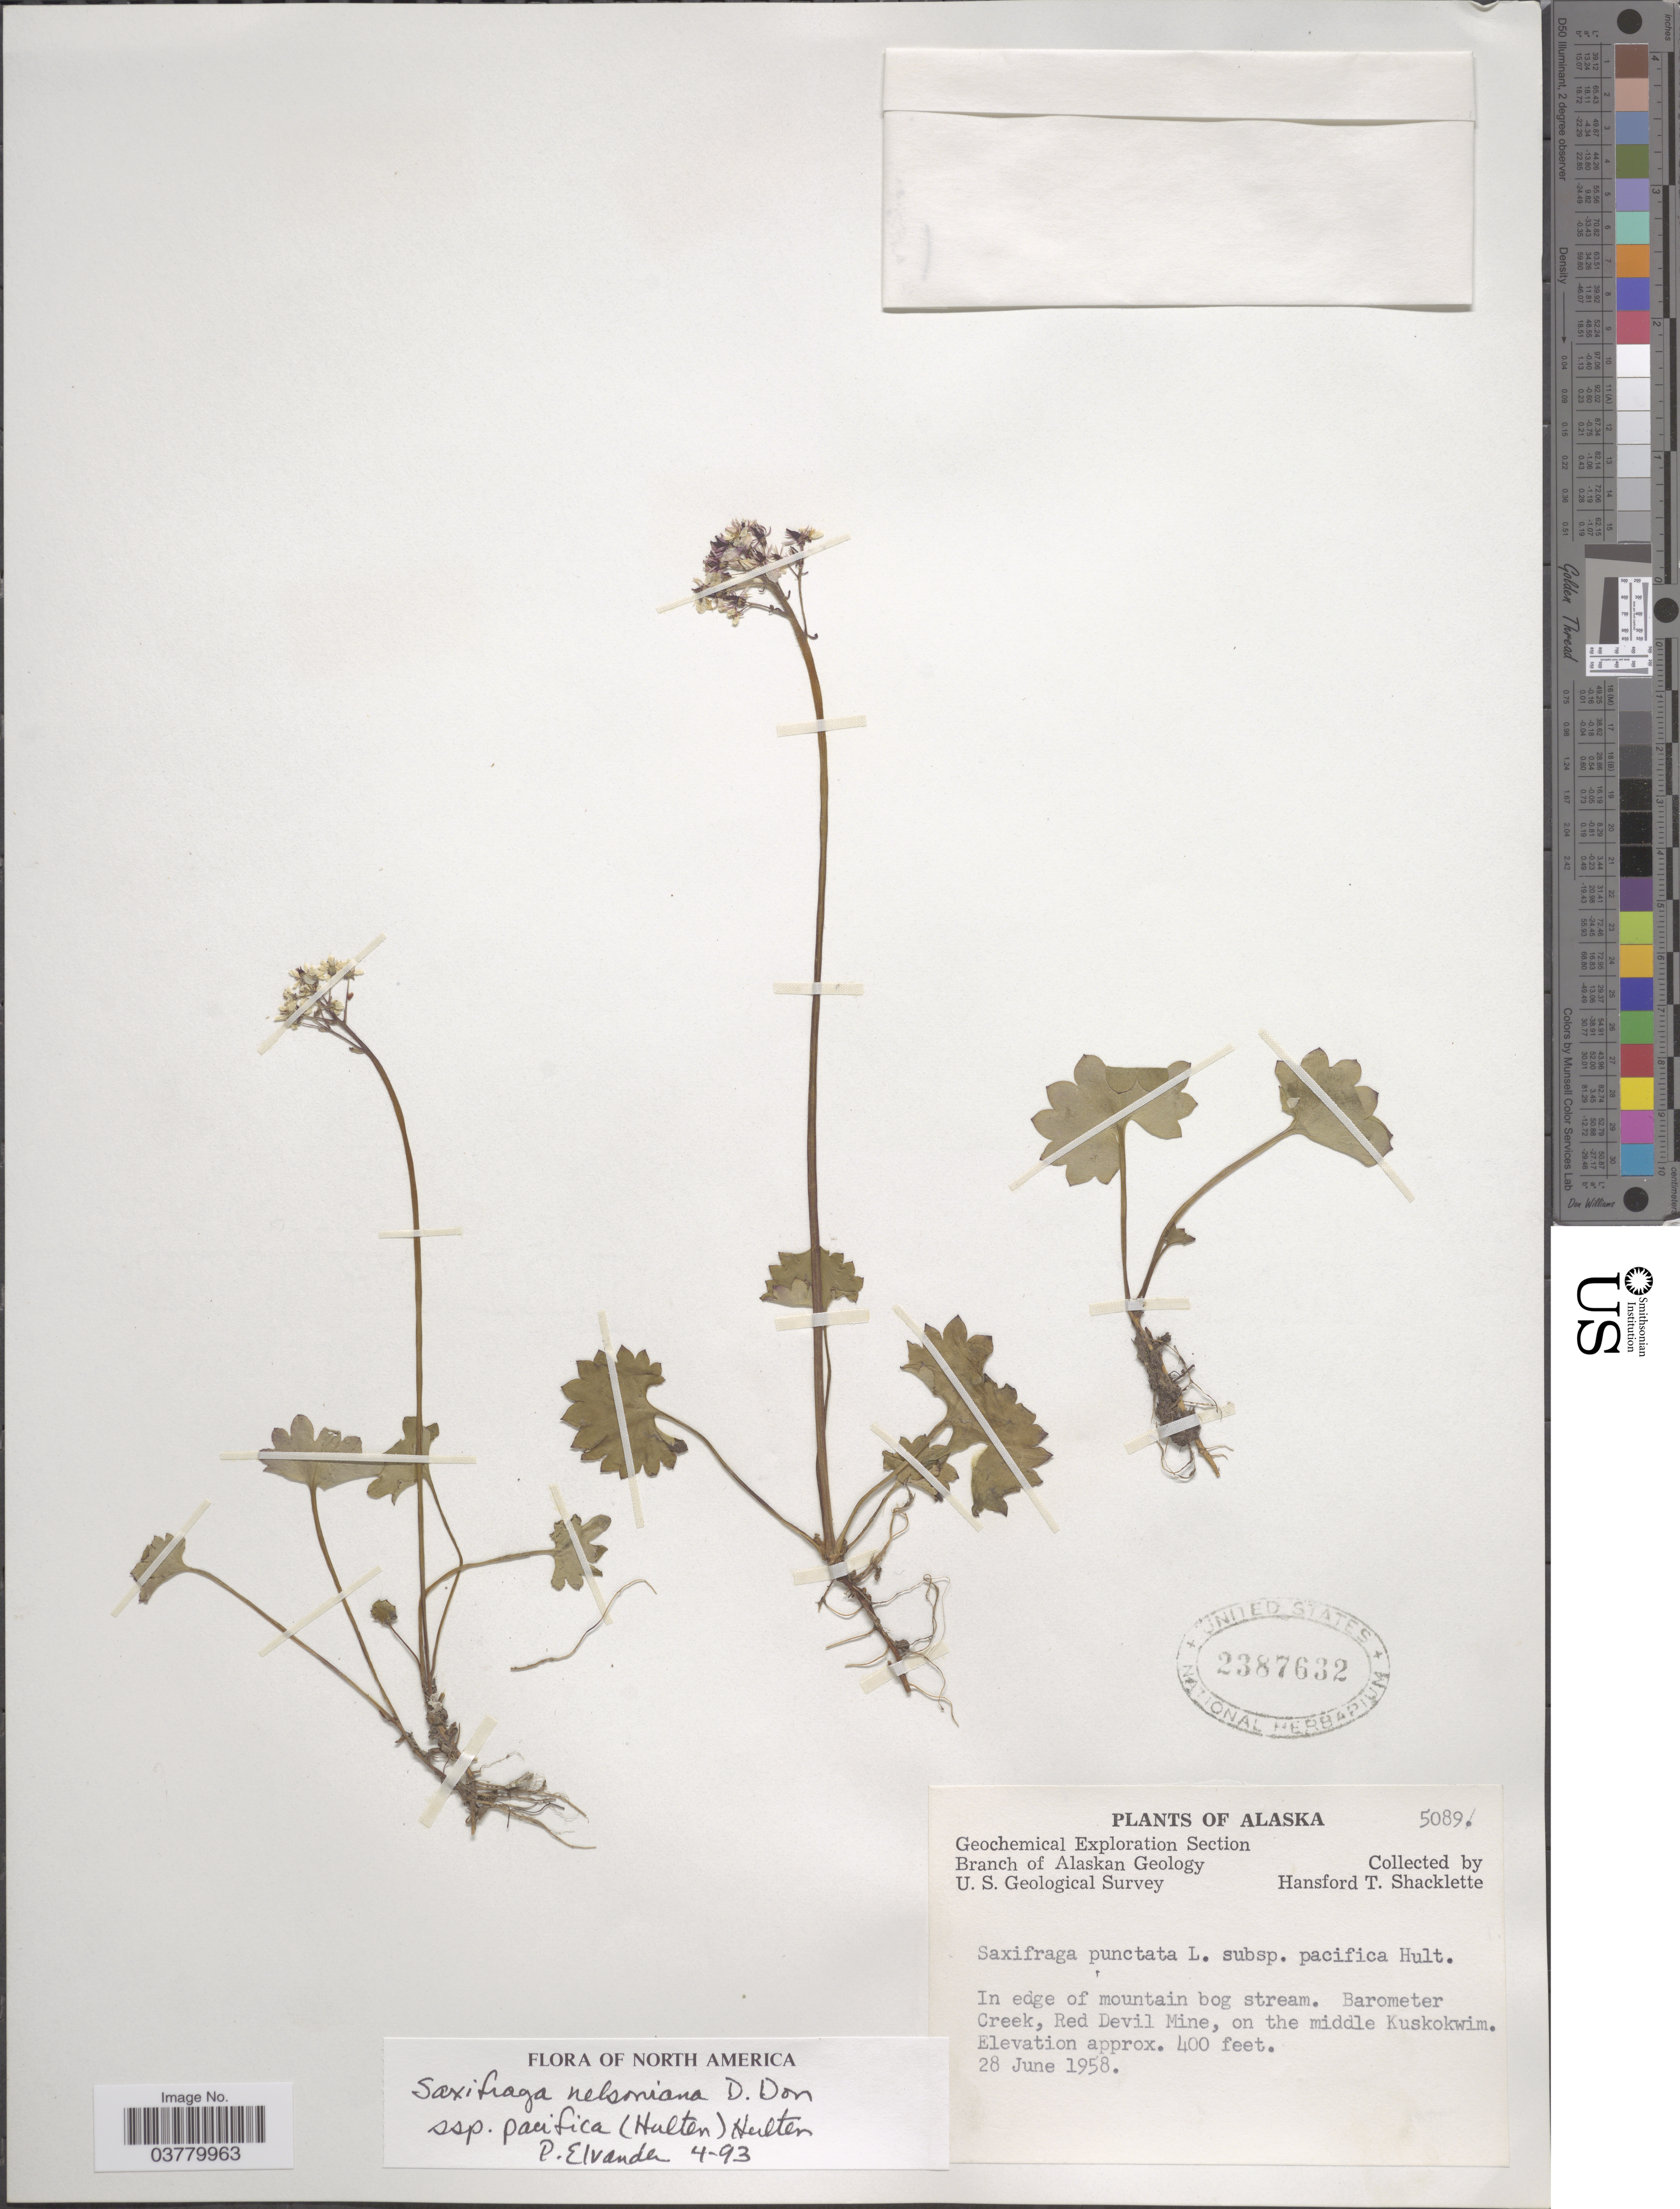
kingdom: Plantae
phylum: Tracheophyta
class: Magnoliopsida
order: Saxifragales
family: Saxifragaceae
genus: Micranthes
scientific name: Micranthes nelsoniana var. porsildiana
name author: (Calder & Savile) Gornall & H. Ohba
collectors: H. Shacklette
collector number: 5089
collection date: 1958-06-28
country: United States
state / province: Alaska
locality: In edge of mountain bog stream. Barometer Creek, Red Devil Mine, on the middle Kuskokwim.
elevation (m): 122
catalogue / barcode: US 2387632